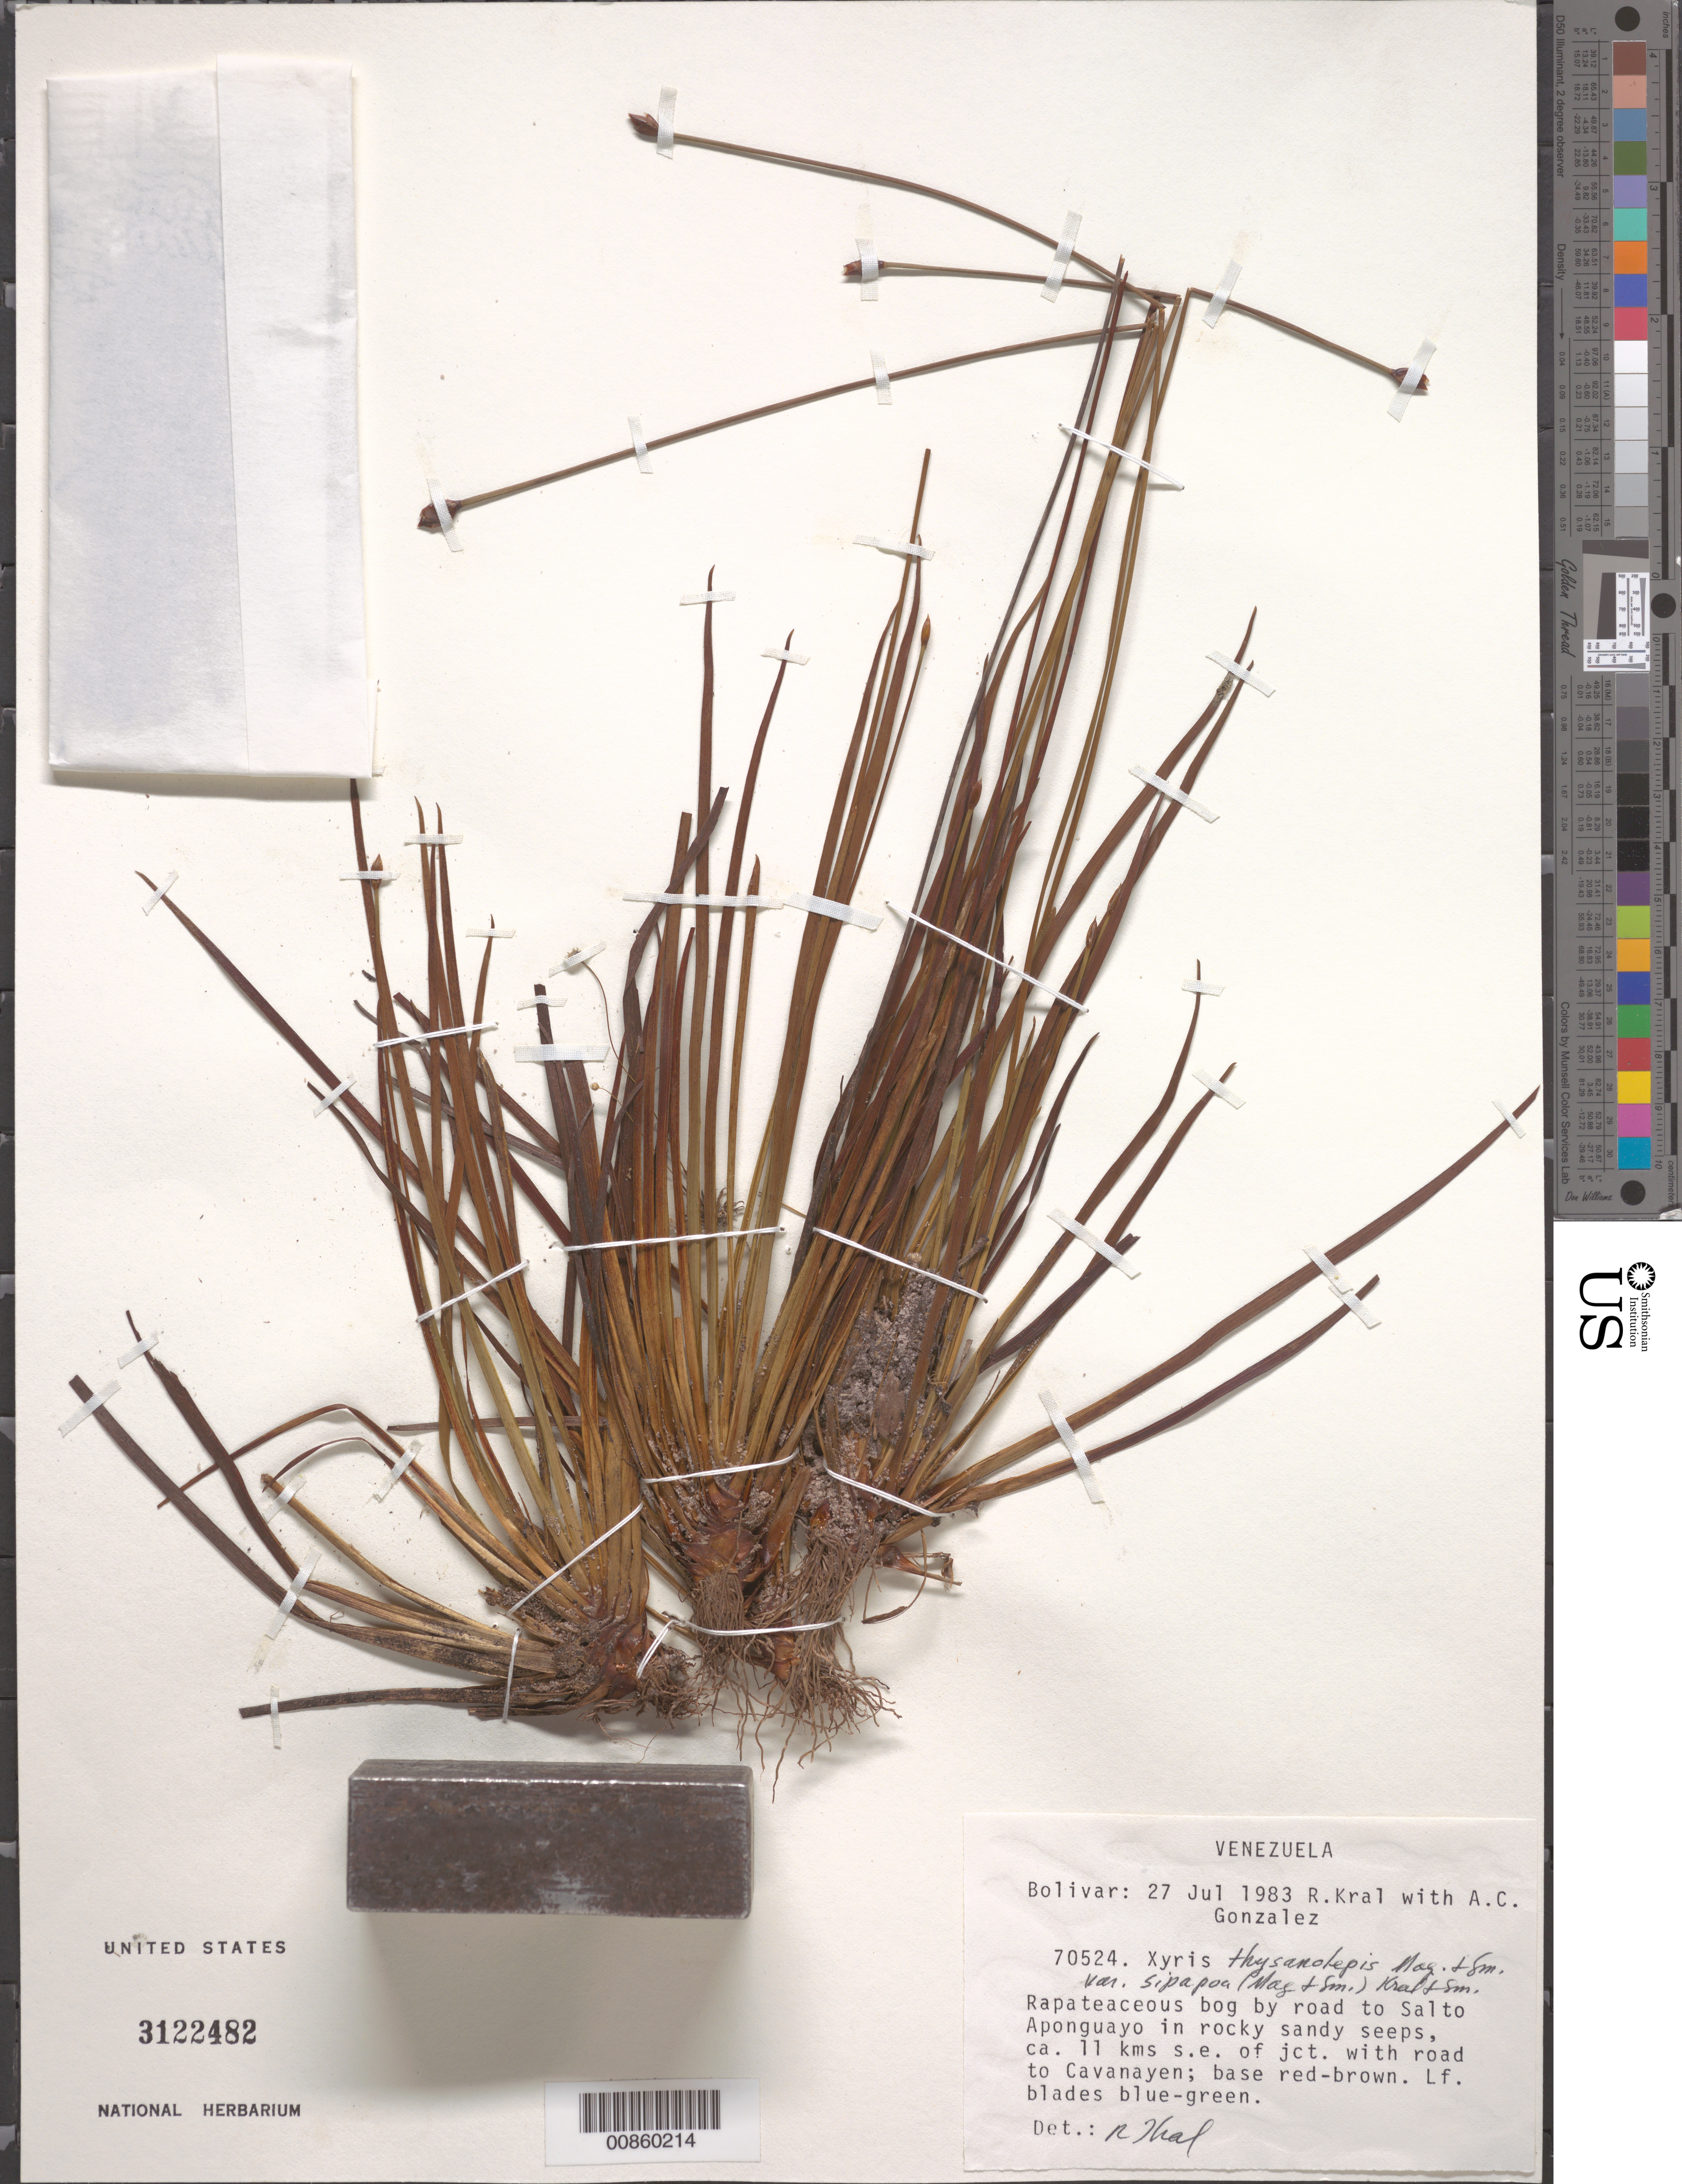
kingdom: Plantae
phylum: Tracheophyta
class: Liliopsida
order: Poales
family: Xyridaceae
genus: Xyris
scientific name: Xyris thysanolepis var. sipapoa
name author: (Maguire & L.B. Sm.) Kral & L.B. Sm.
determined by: Kral, Robert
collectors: R. Kral & A. C. González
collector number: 70524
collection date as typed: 27-Jul-83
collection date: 1983-07-27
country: Venezuela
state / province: Bolívar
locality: Salto Aponguayo, ca. 11 km SE of jct. with road to Kavanayén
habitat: Rapateaceous bog; in rocky sandy seeps.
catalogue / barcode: US 3122482